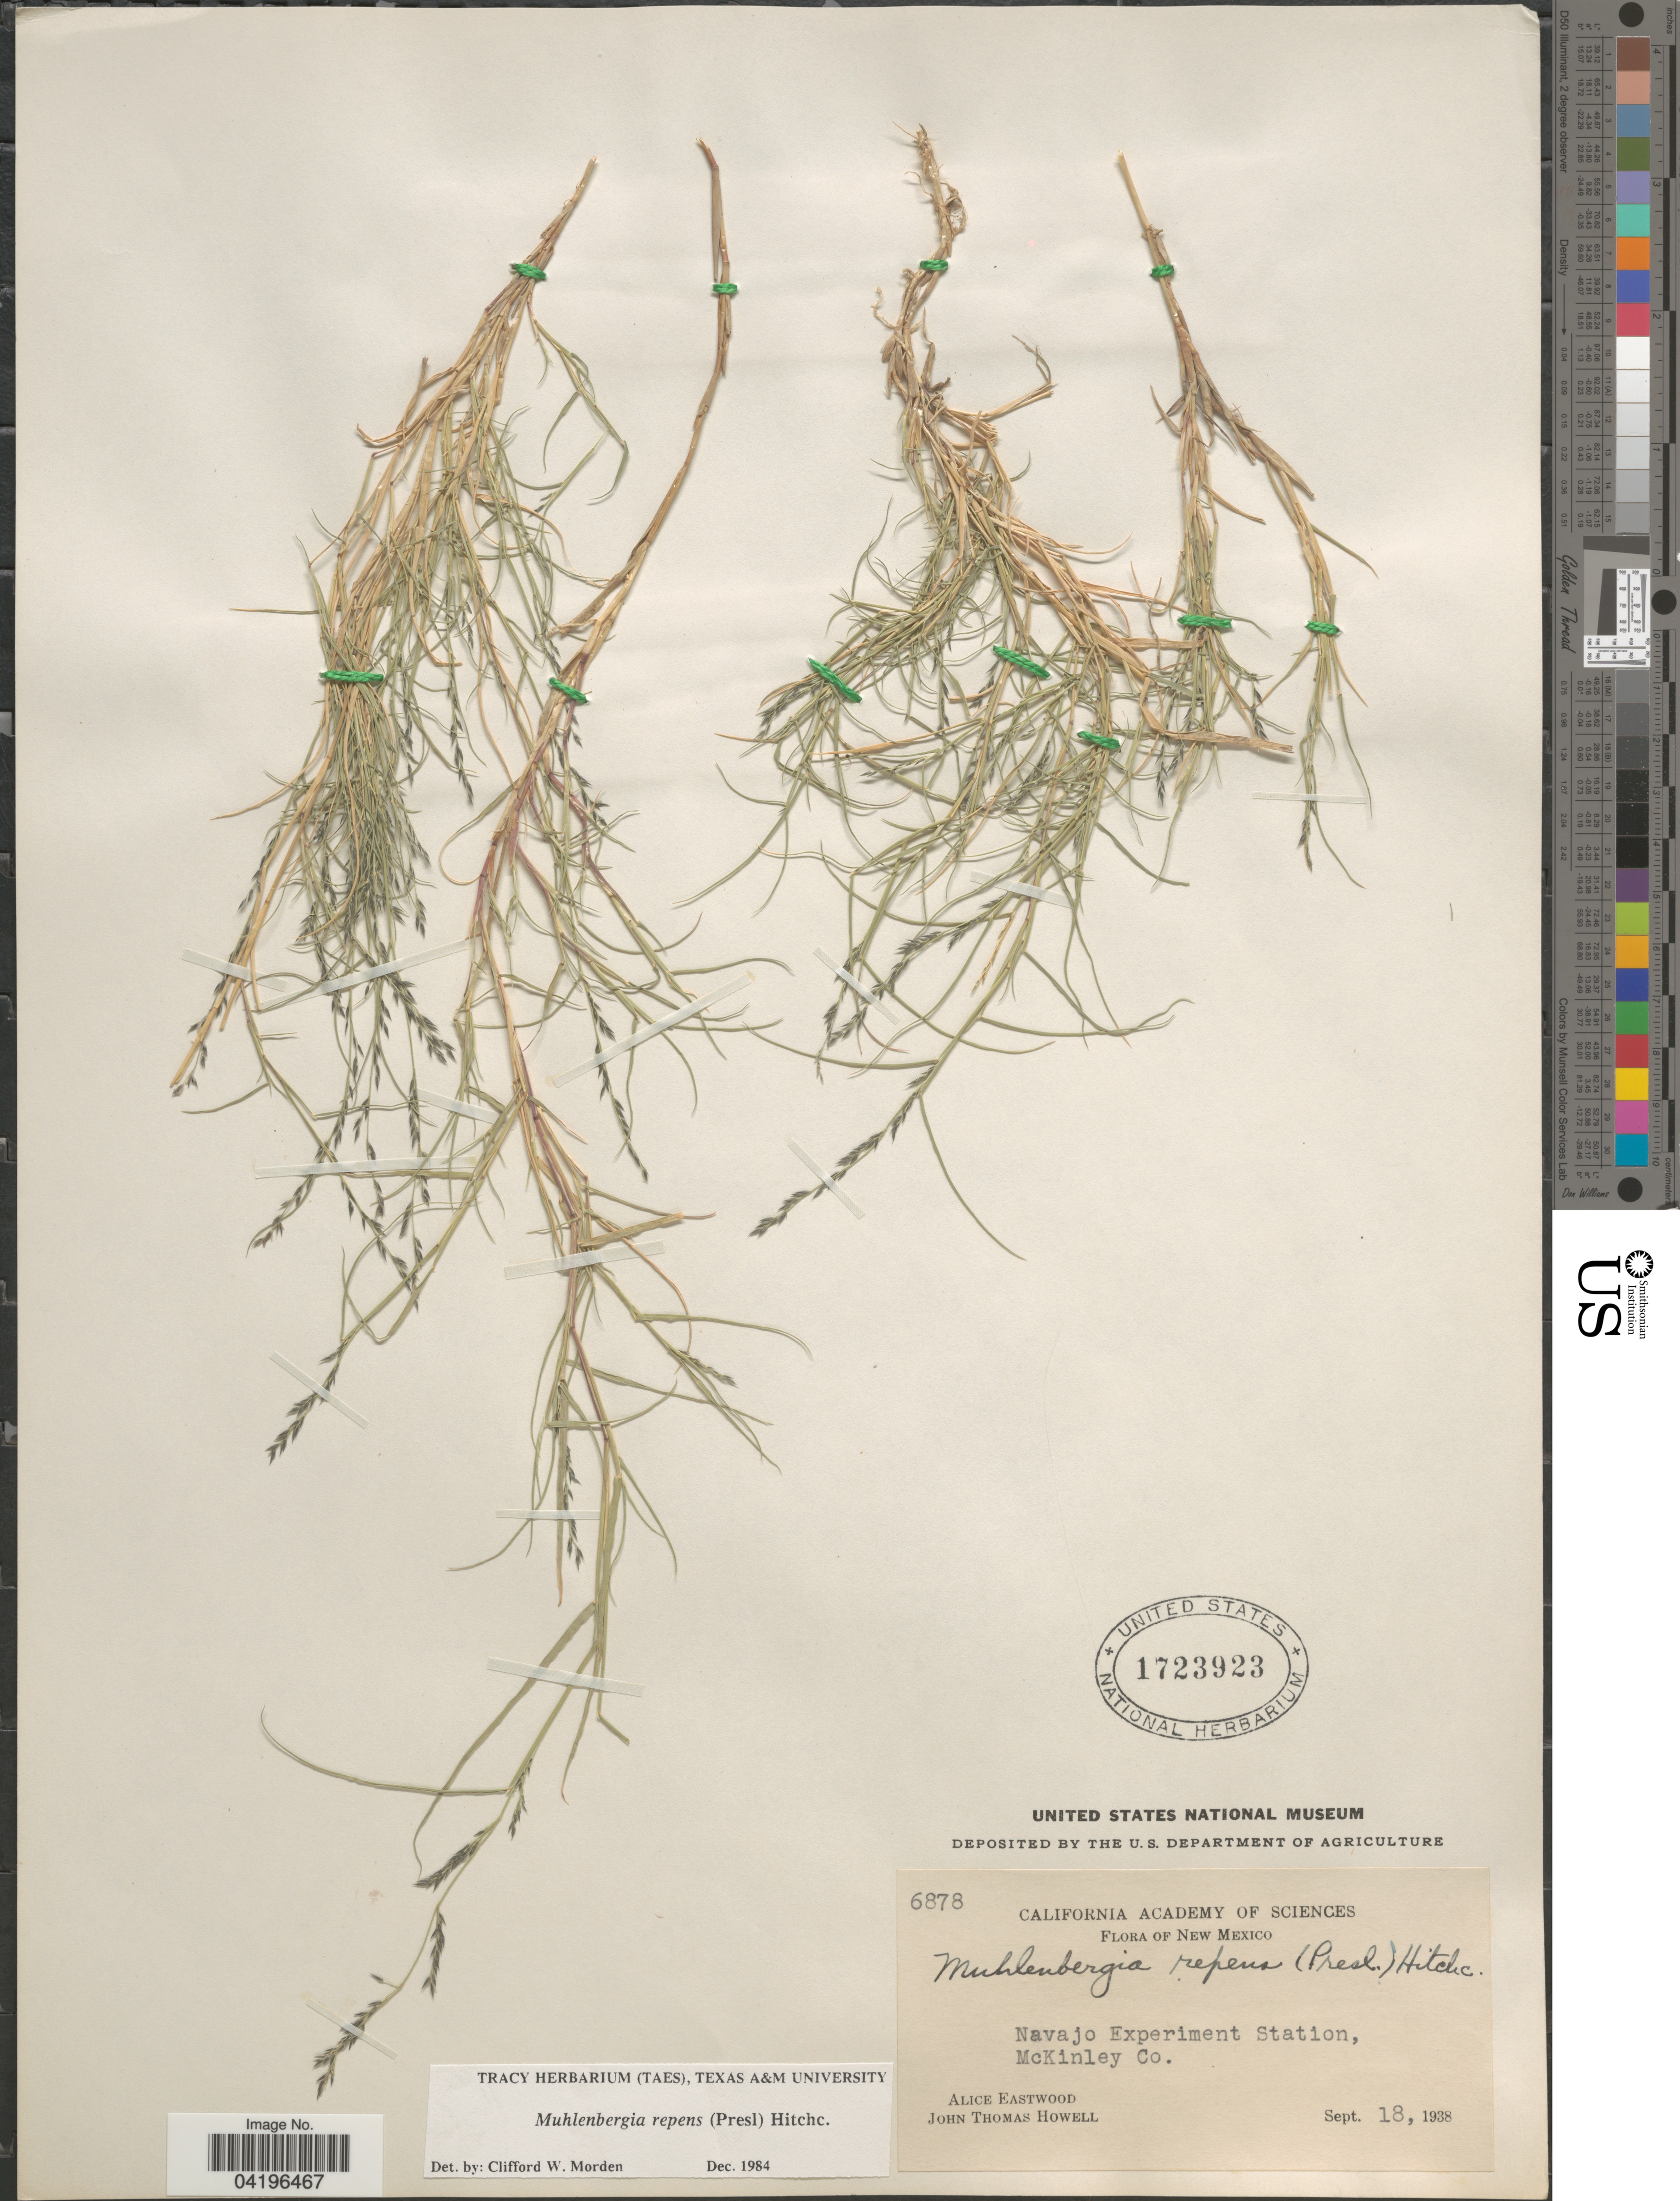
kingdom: Plantae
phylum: Tracheophyta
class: Liliopsida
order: Poales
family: Poaceae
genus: Muhlenbergia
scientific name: Muhlenbergia repens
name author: (J. Presl) Hitchc.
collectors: A. Eastwood & J. T. Howell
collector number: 6878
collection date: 1938-09-18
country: United States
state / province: New Mexico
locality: Navajo Experiment Station, McKinley Co.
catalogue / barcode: US 1723923